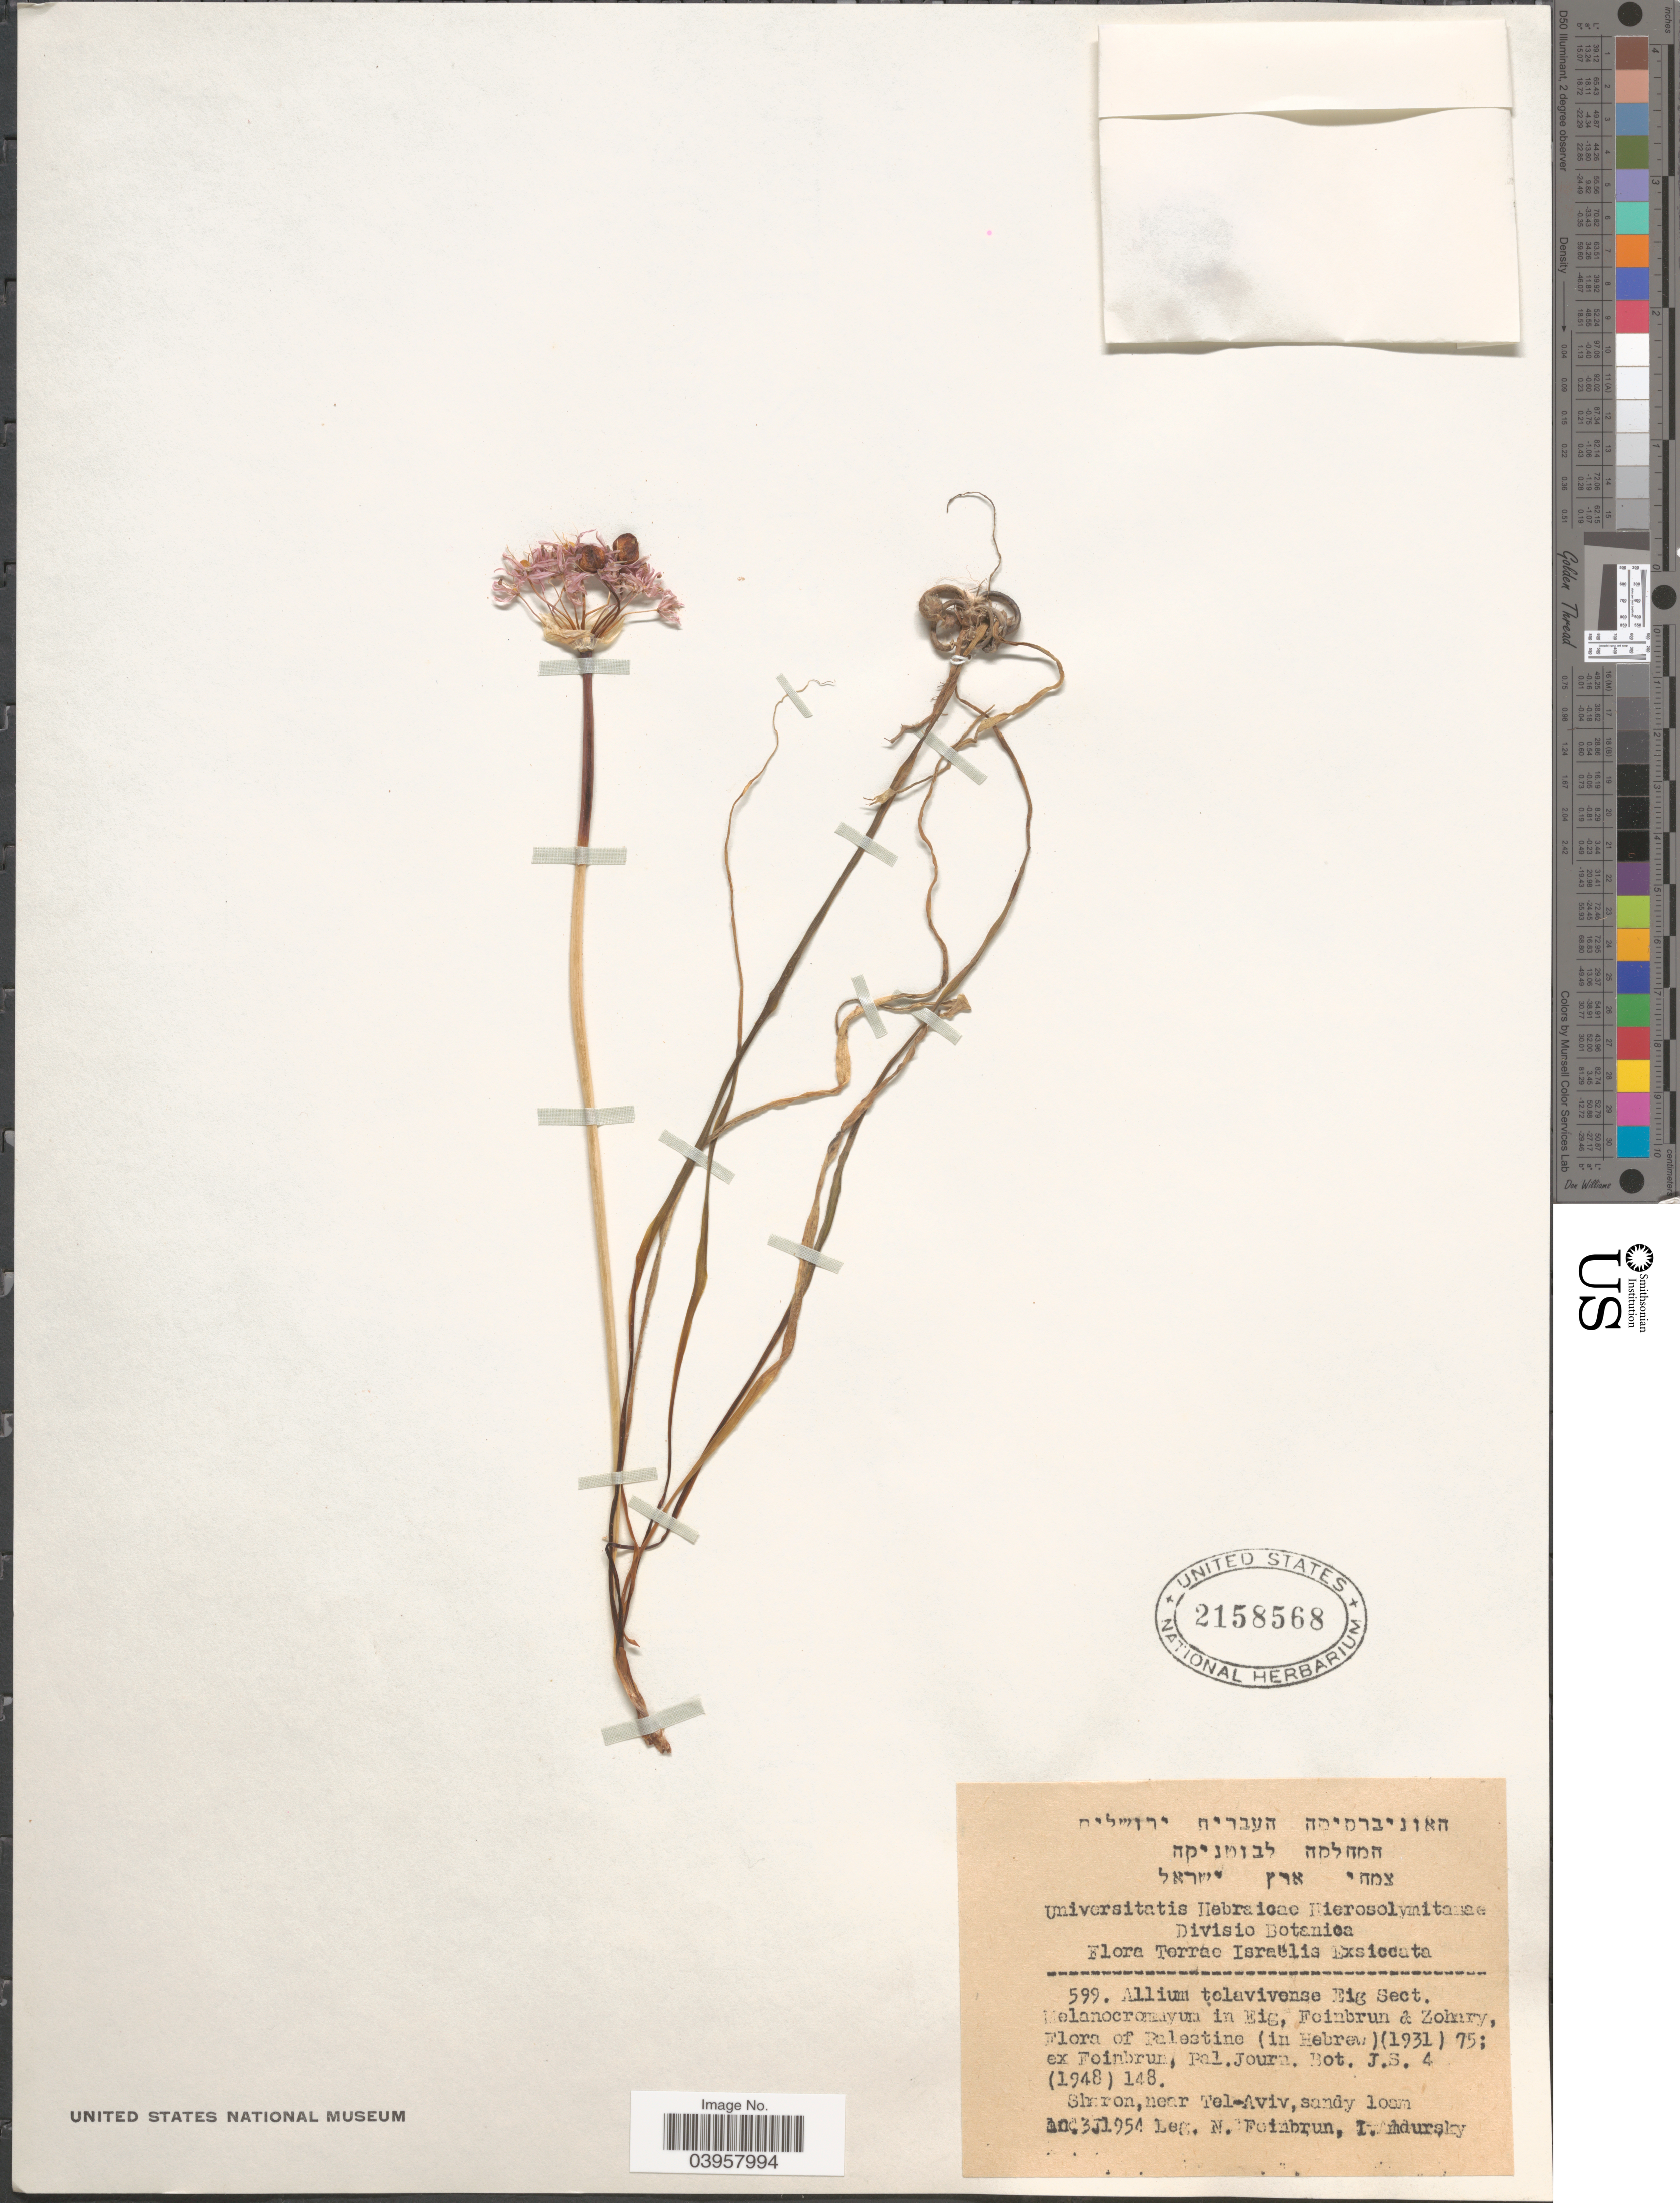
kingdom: Plantae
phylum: Tracheophyta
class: Liliopsida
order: Asparagales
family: Amaryllidaceae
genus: Allium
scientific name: Allium tel-avivense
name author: Eig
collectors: N. Feinbrun & I. Amdursky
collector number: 599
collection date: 1954-10-03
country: Israel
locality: Terrae Israelis. Sharon, near Tel-Aviv.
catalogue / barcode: US 2158568